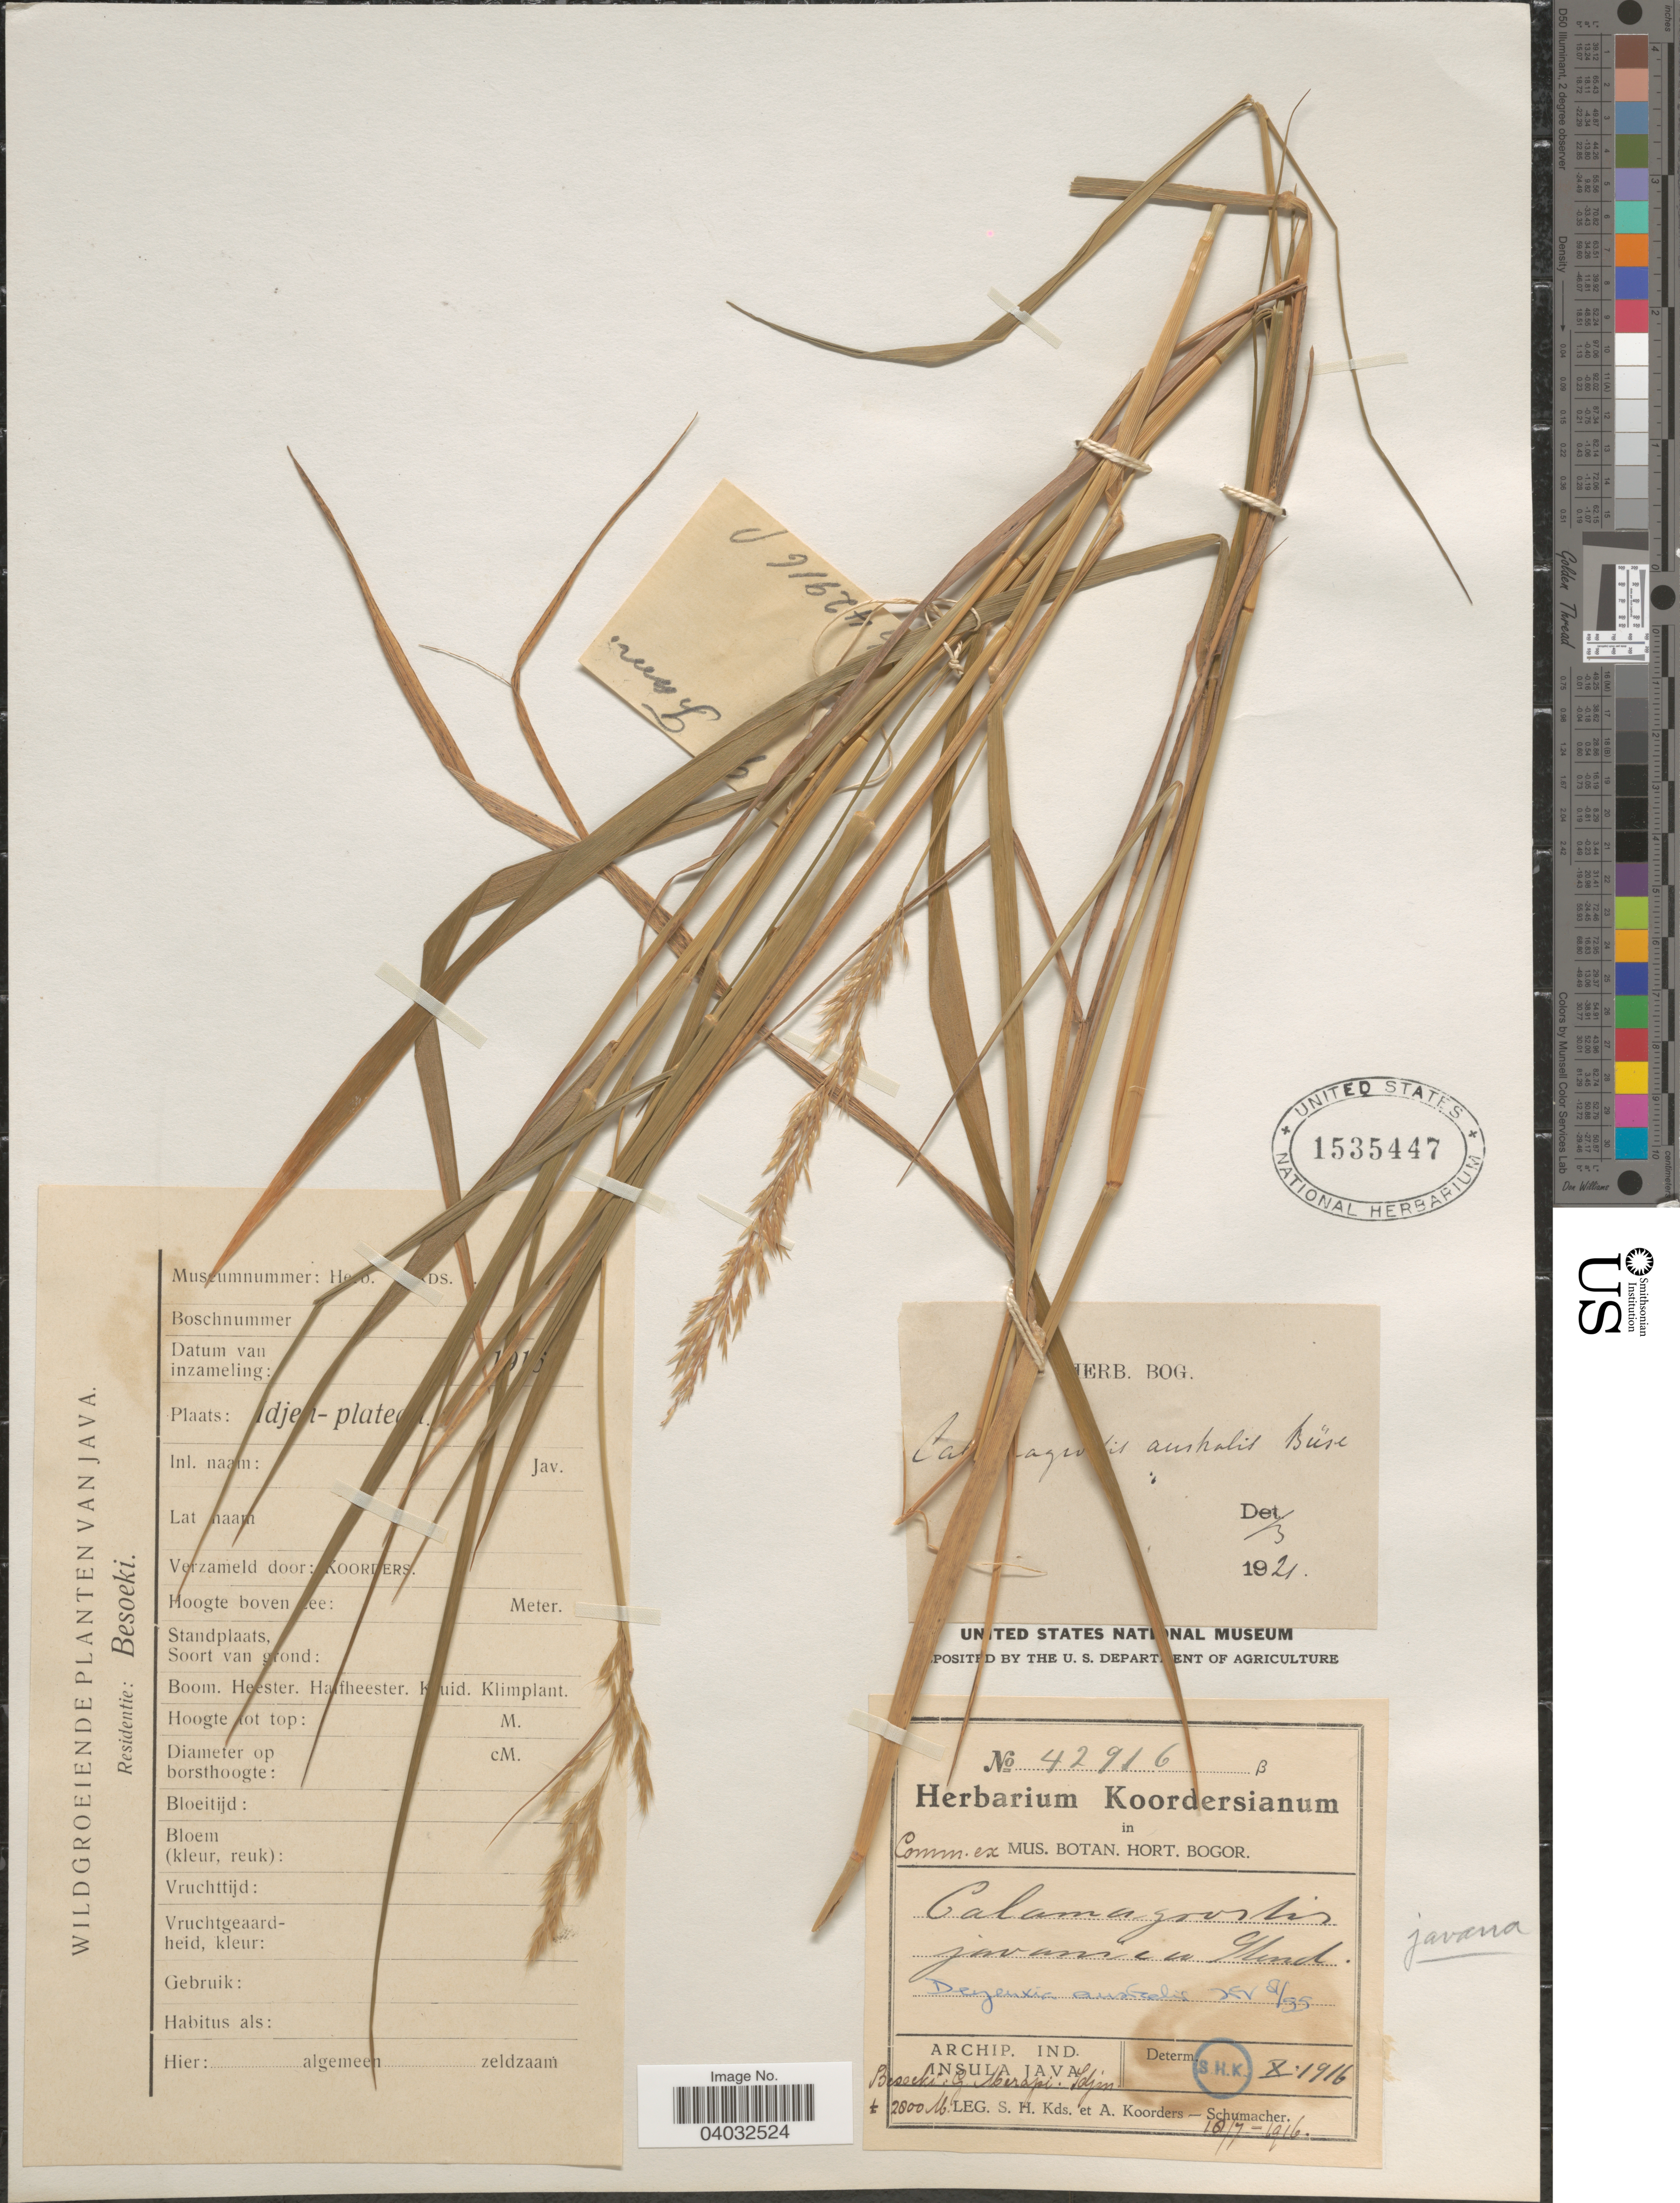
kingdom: Plantae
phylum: Tracheophyta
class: Liliopsida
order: Poales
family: Poaceae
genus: Calamagrostis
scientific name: Calamagrostis australis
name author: (Zoll. & Moritz) Büse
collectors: S. H. Koorders & A. Koorders-Schumacher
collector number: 42916 B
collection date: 1916-07-18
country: Indonesia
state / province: Java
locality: Archip. Ind. Insula Java. Besoeki: G. Merapi Idjen.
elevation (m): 2800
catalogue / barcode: US 1535447